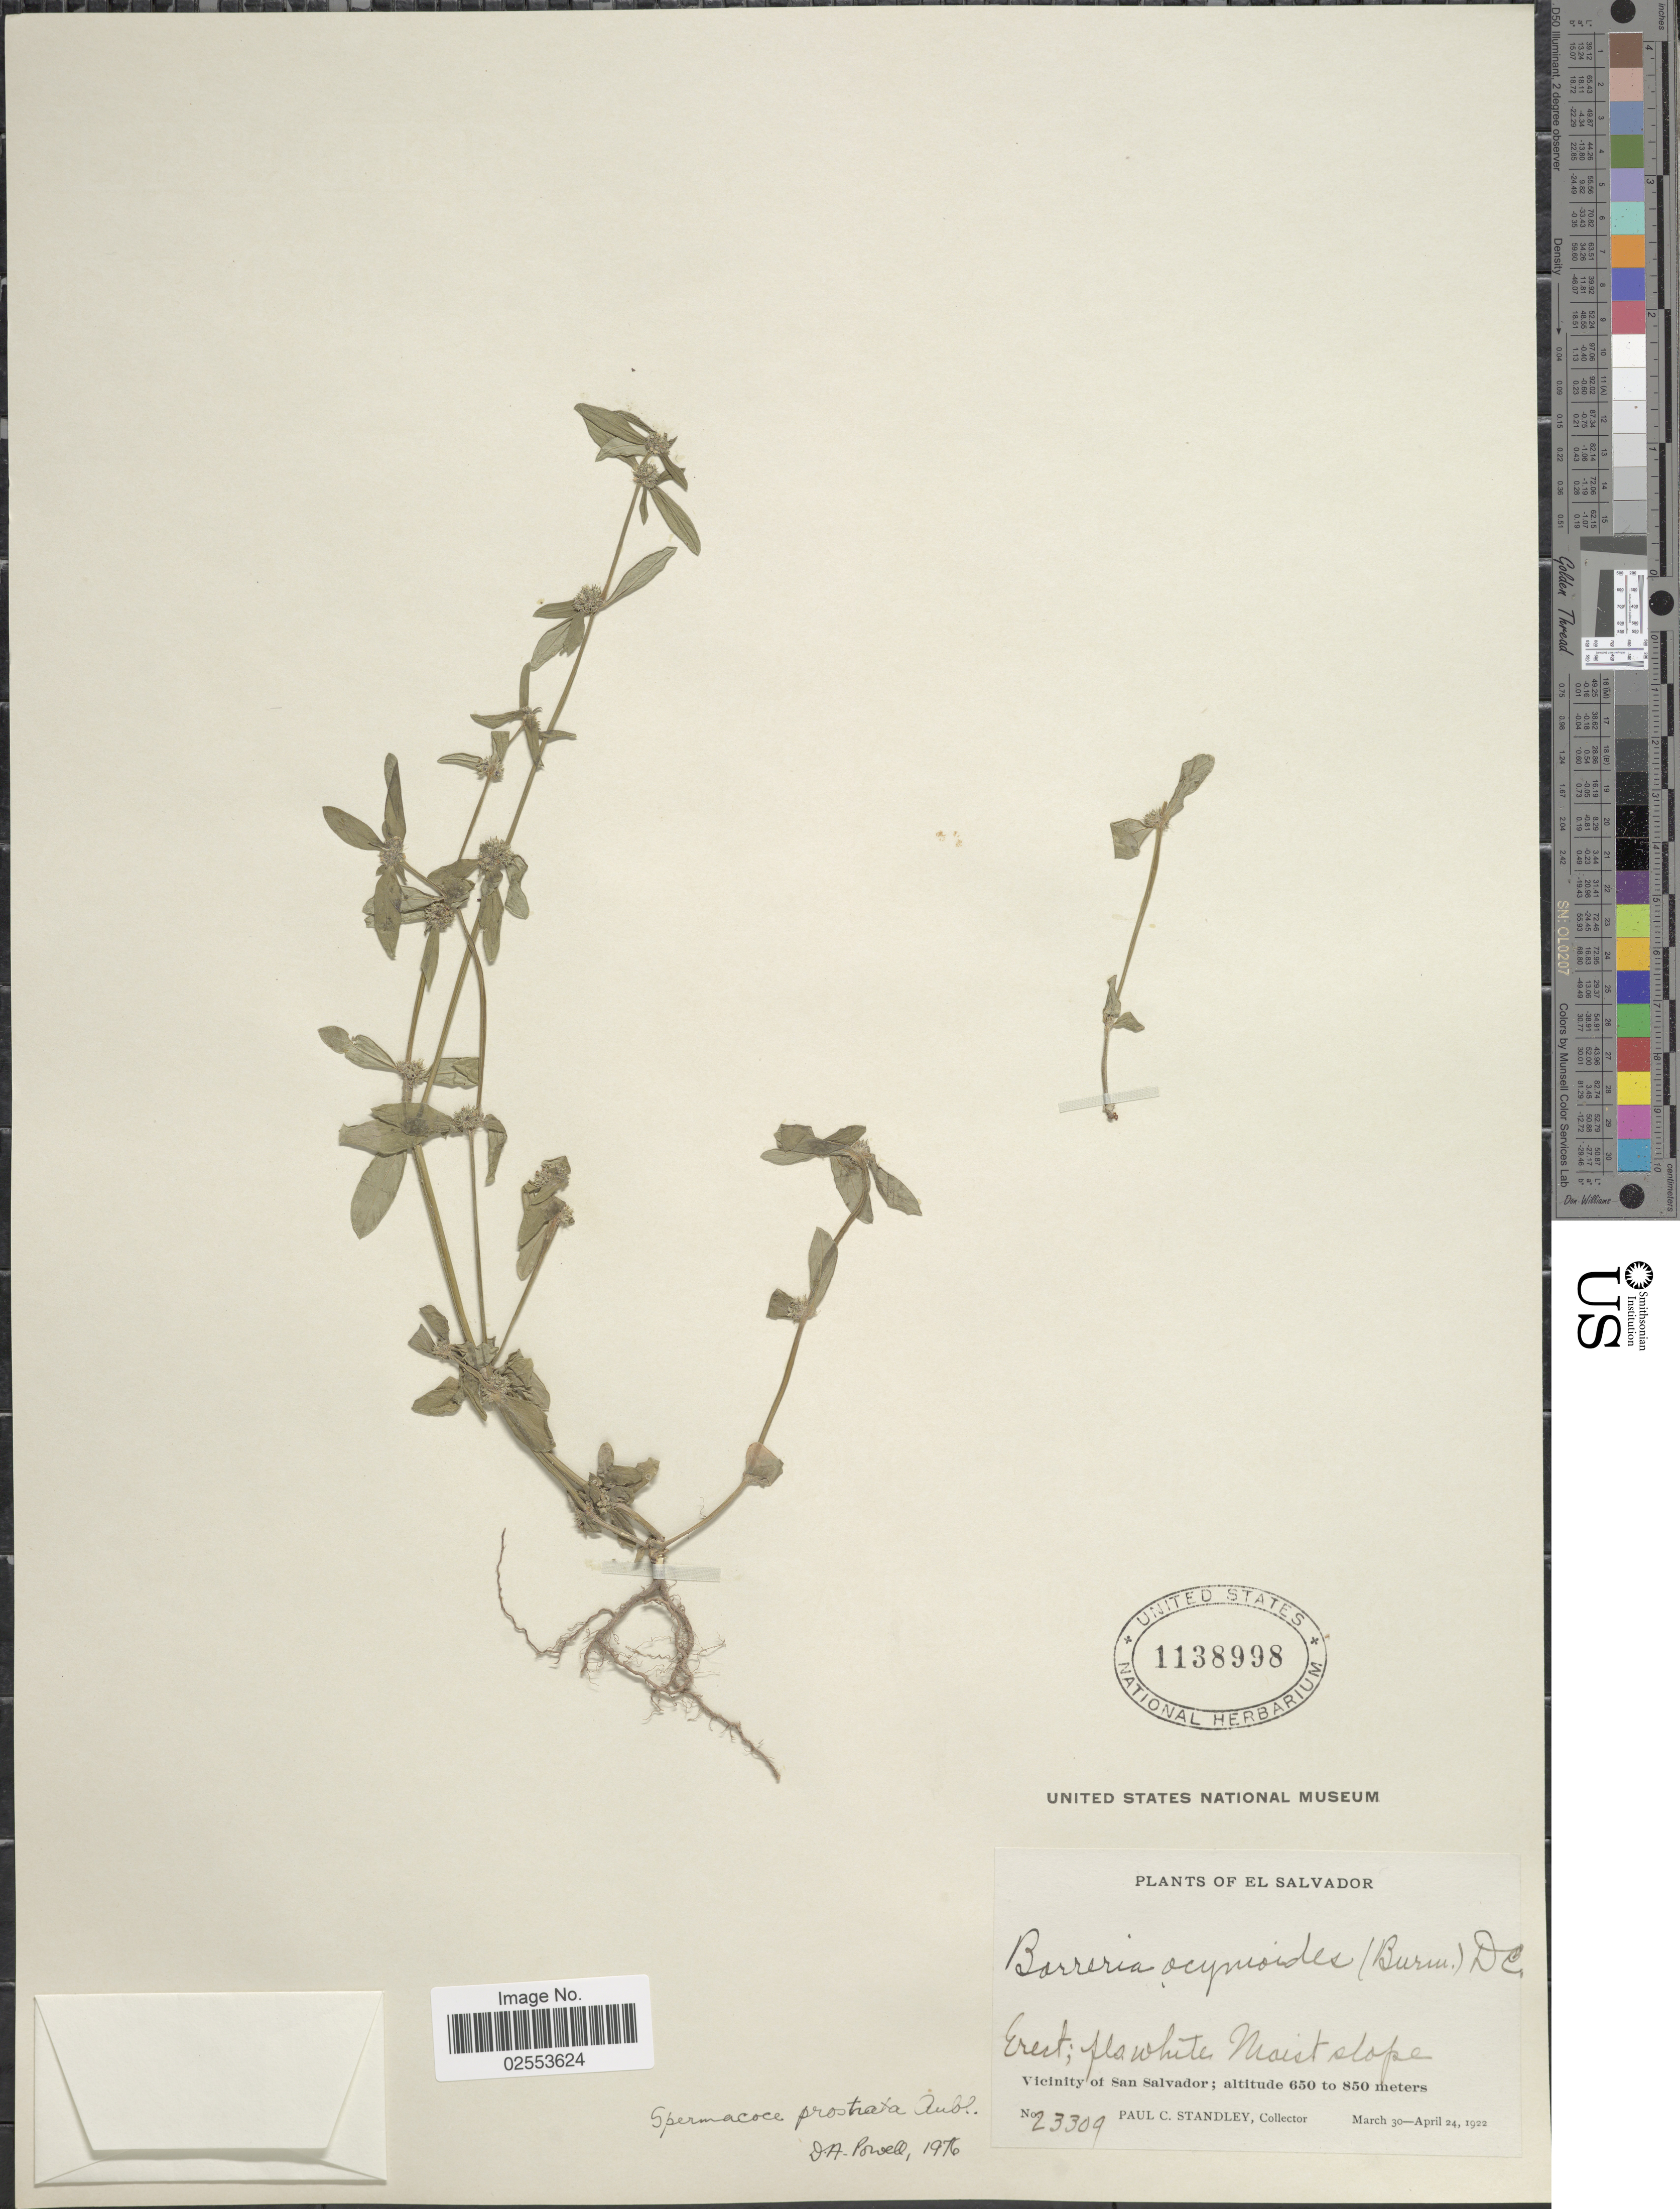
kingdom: Plantae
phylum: Tracheophyta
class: Magnoliopsida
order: Gentianales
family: Rubiaceae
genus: Spermacoce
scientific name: Spermacoce prostrata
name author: Aubl.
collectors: P. C. Standley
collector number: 23309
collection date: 1922-03-30/1922-04-24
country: El Salvador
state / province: San Salvador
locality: Moist slope; Vininity of San Salvador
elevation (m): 650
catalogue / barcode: US 1138998